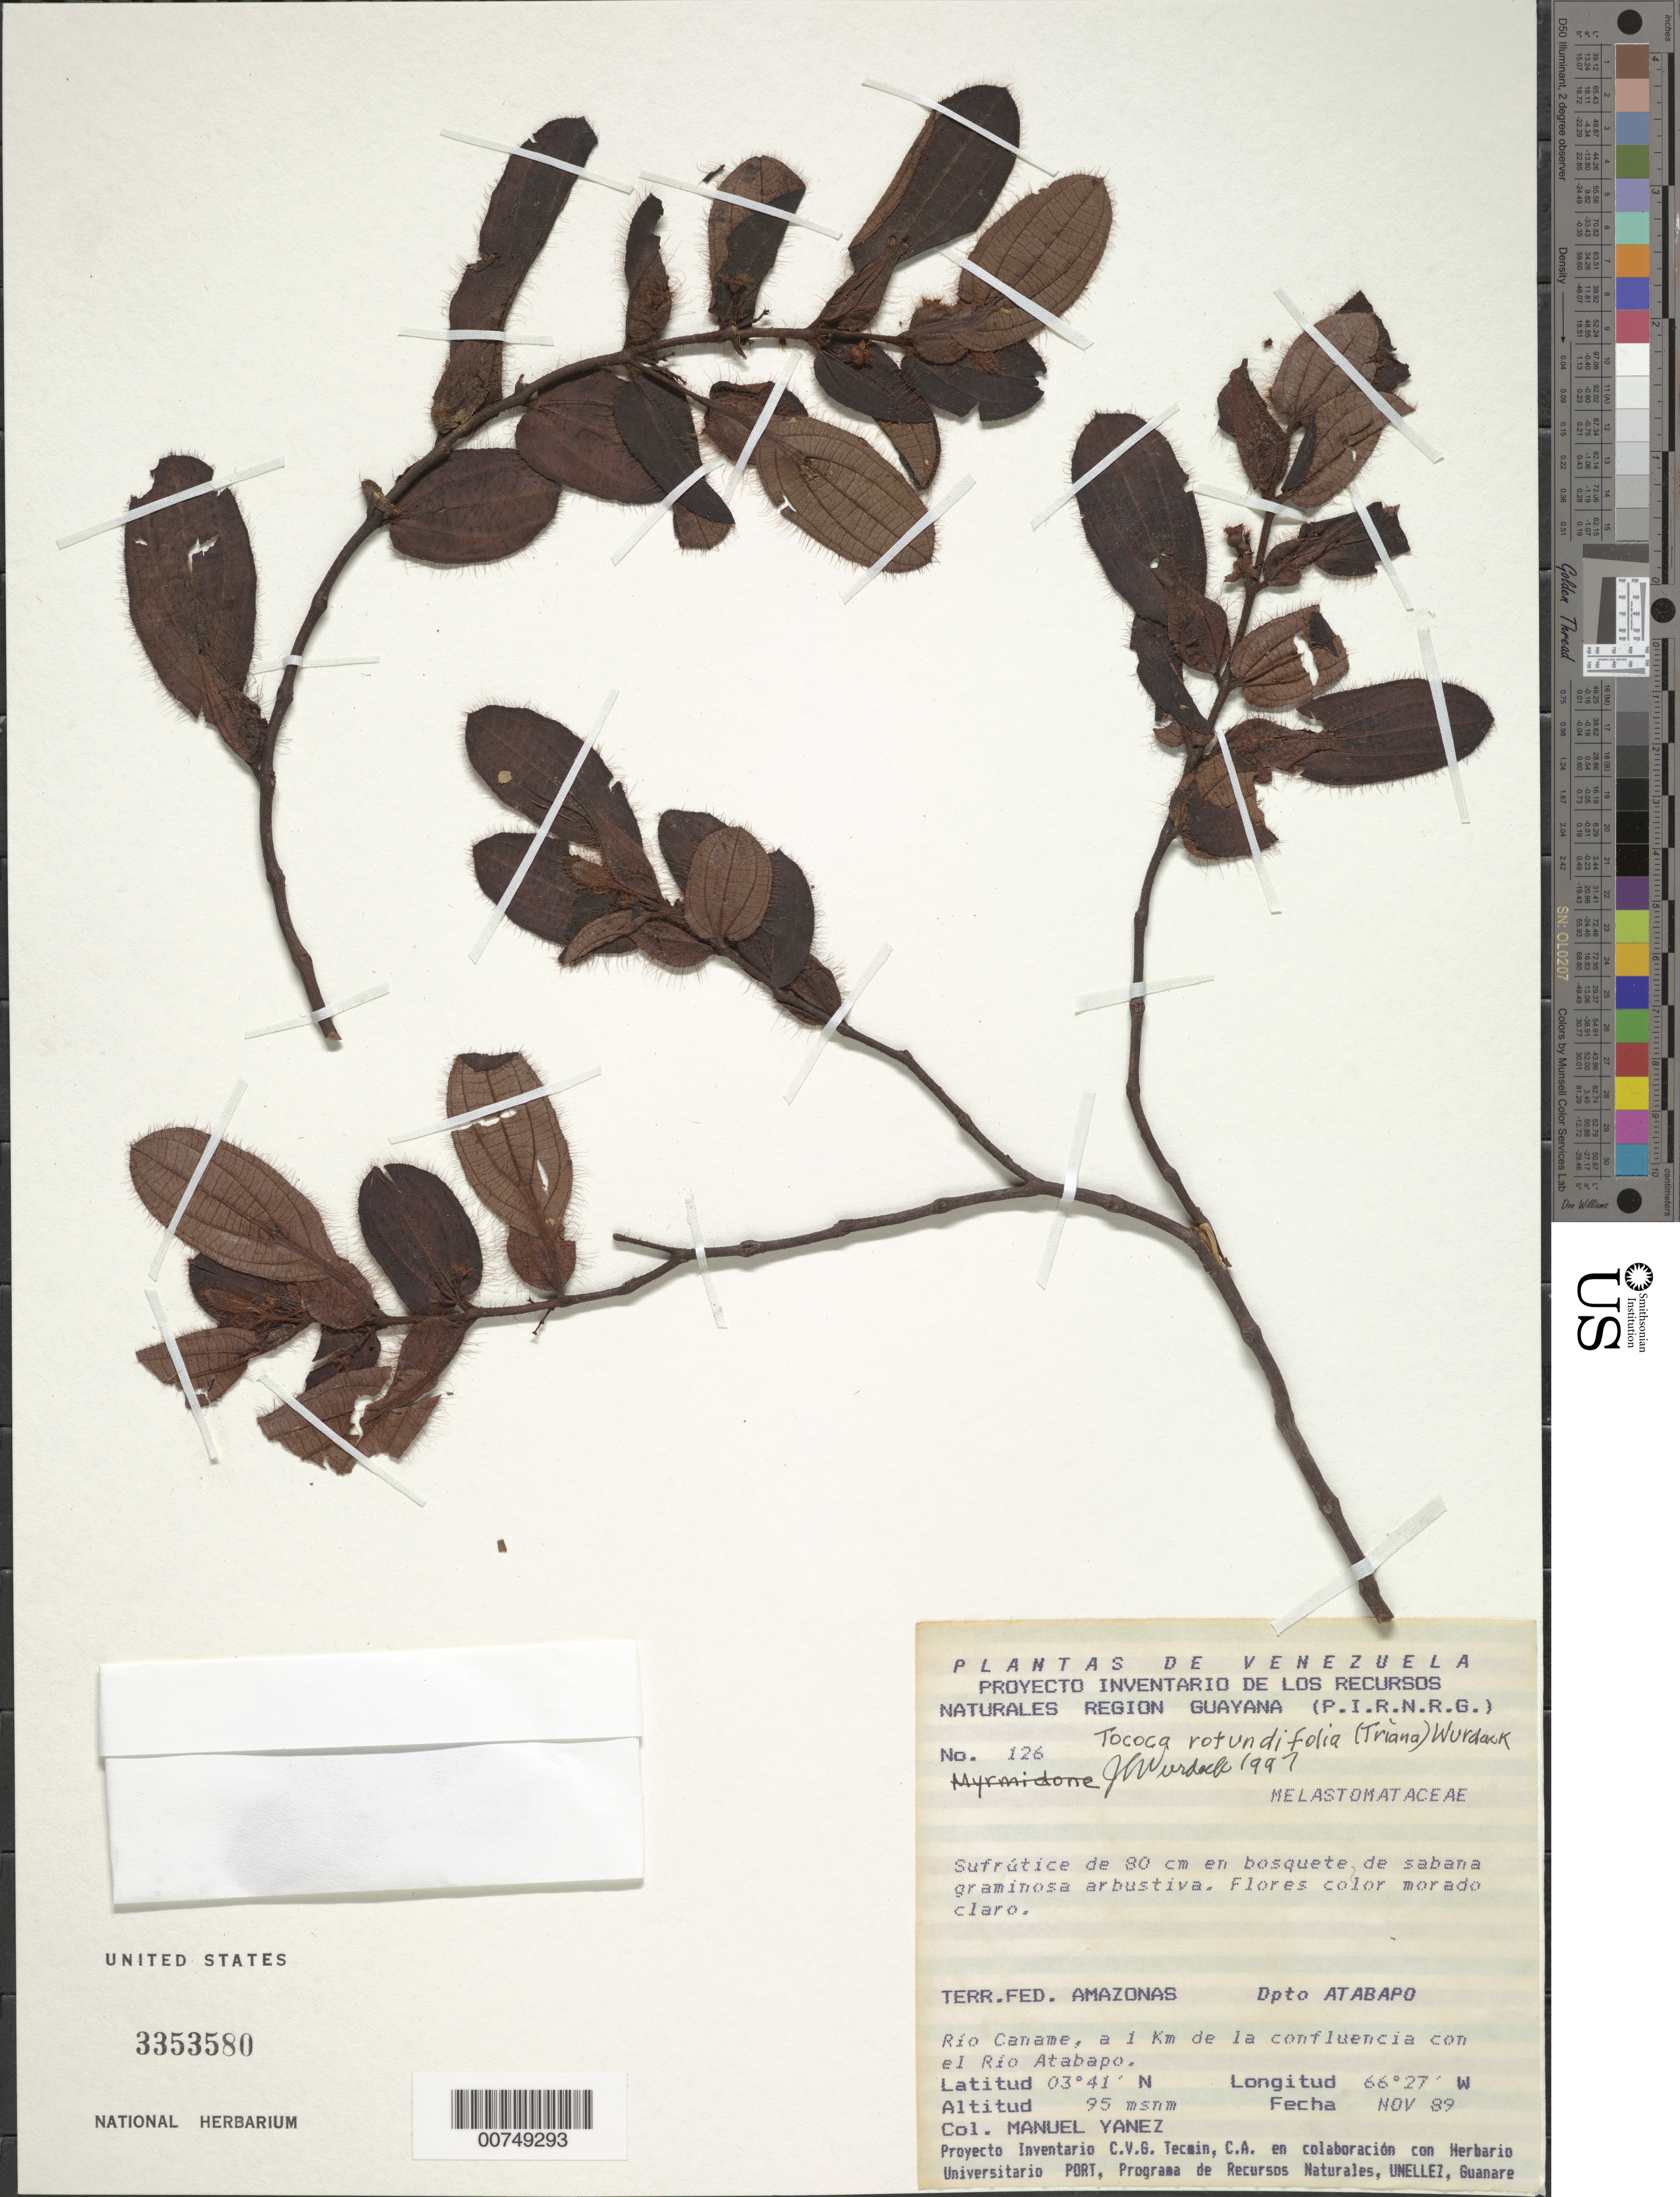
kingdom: Plantae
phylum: Tracheophyta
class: Magnoliopsida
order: Myrtales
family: Melastomataceae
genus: Tococa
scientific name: Tococa rotundifolia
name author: (Triana) Wurdack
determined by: Wurdack, John J., (US), US (UNITED STATES)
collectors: M. Yanez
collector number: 126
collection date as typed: Nov-89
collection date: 1989-11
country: Venezuela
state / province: Amazonas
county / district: Atabapo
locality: Río Caname, a 1 km de la confluencia con el río Atabapo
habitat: Bosquete de sabana graminosa arbustiva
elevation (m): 95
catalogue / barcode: US 3353580